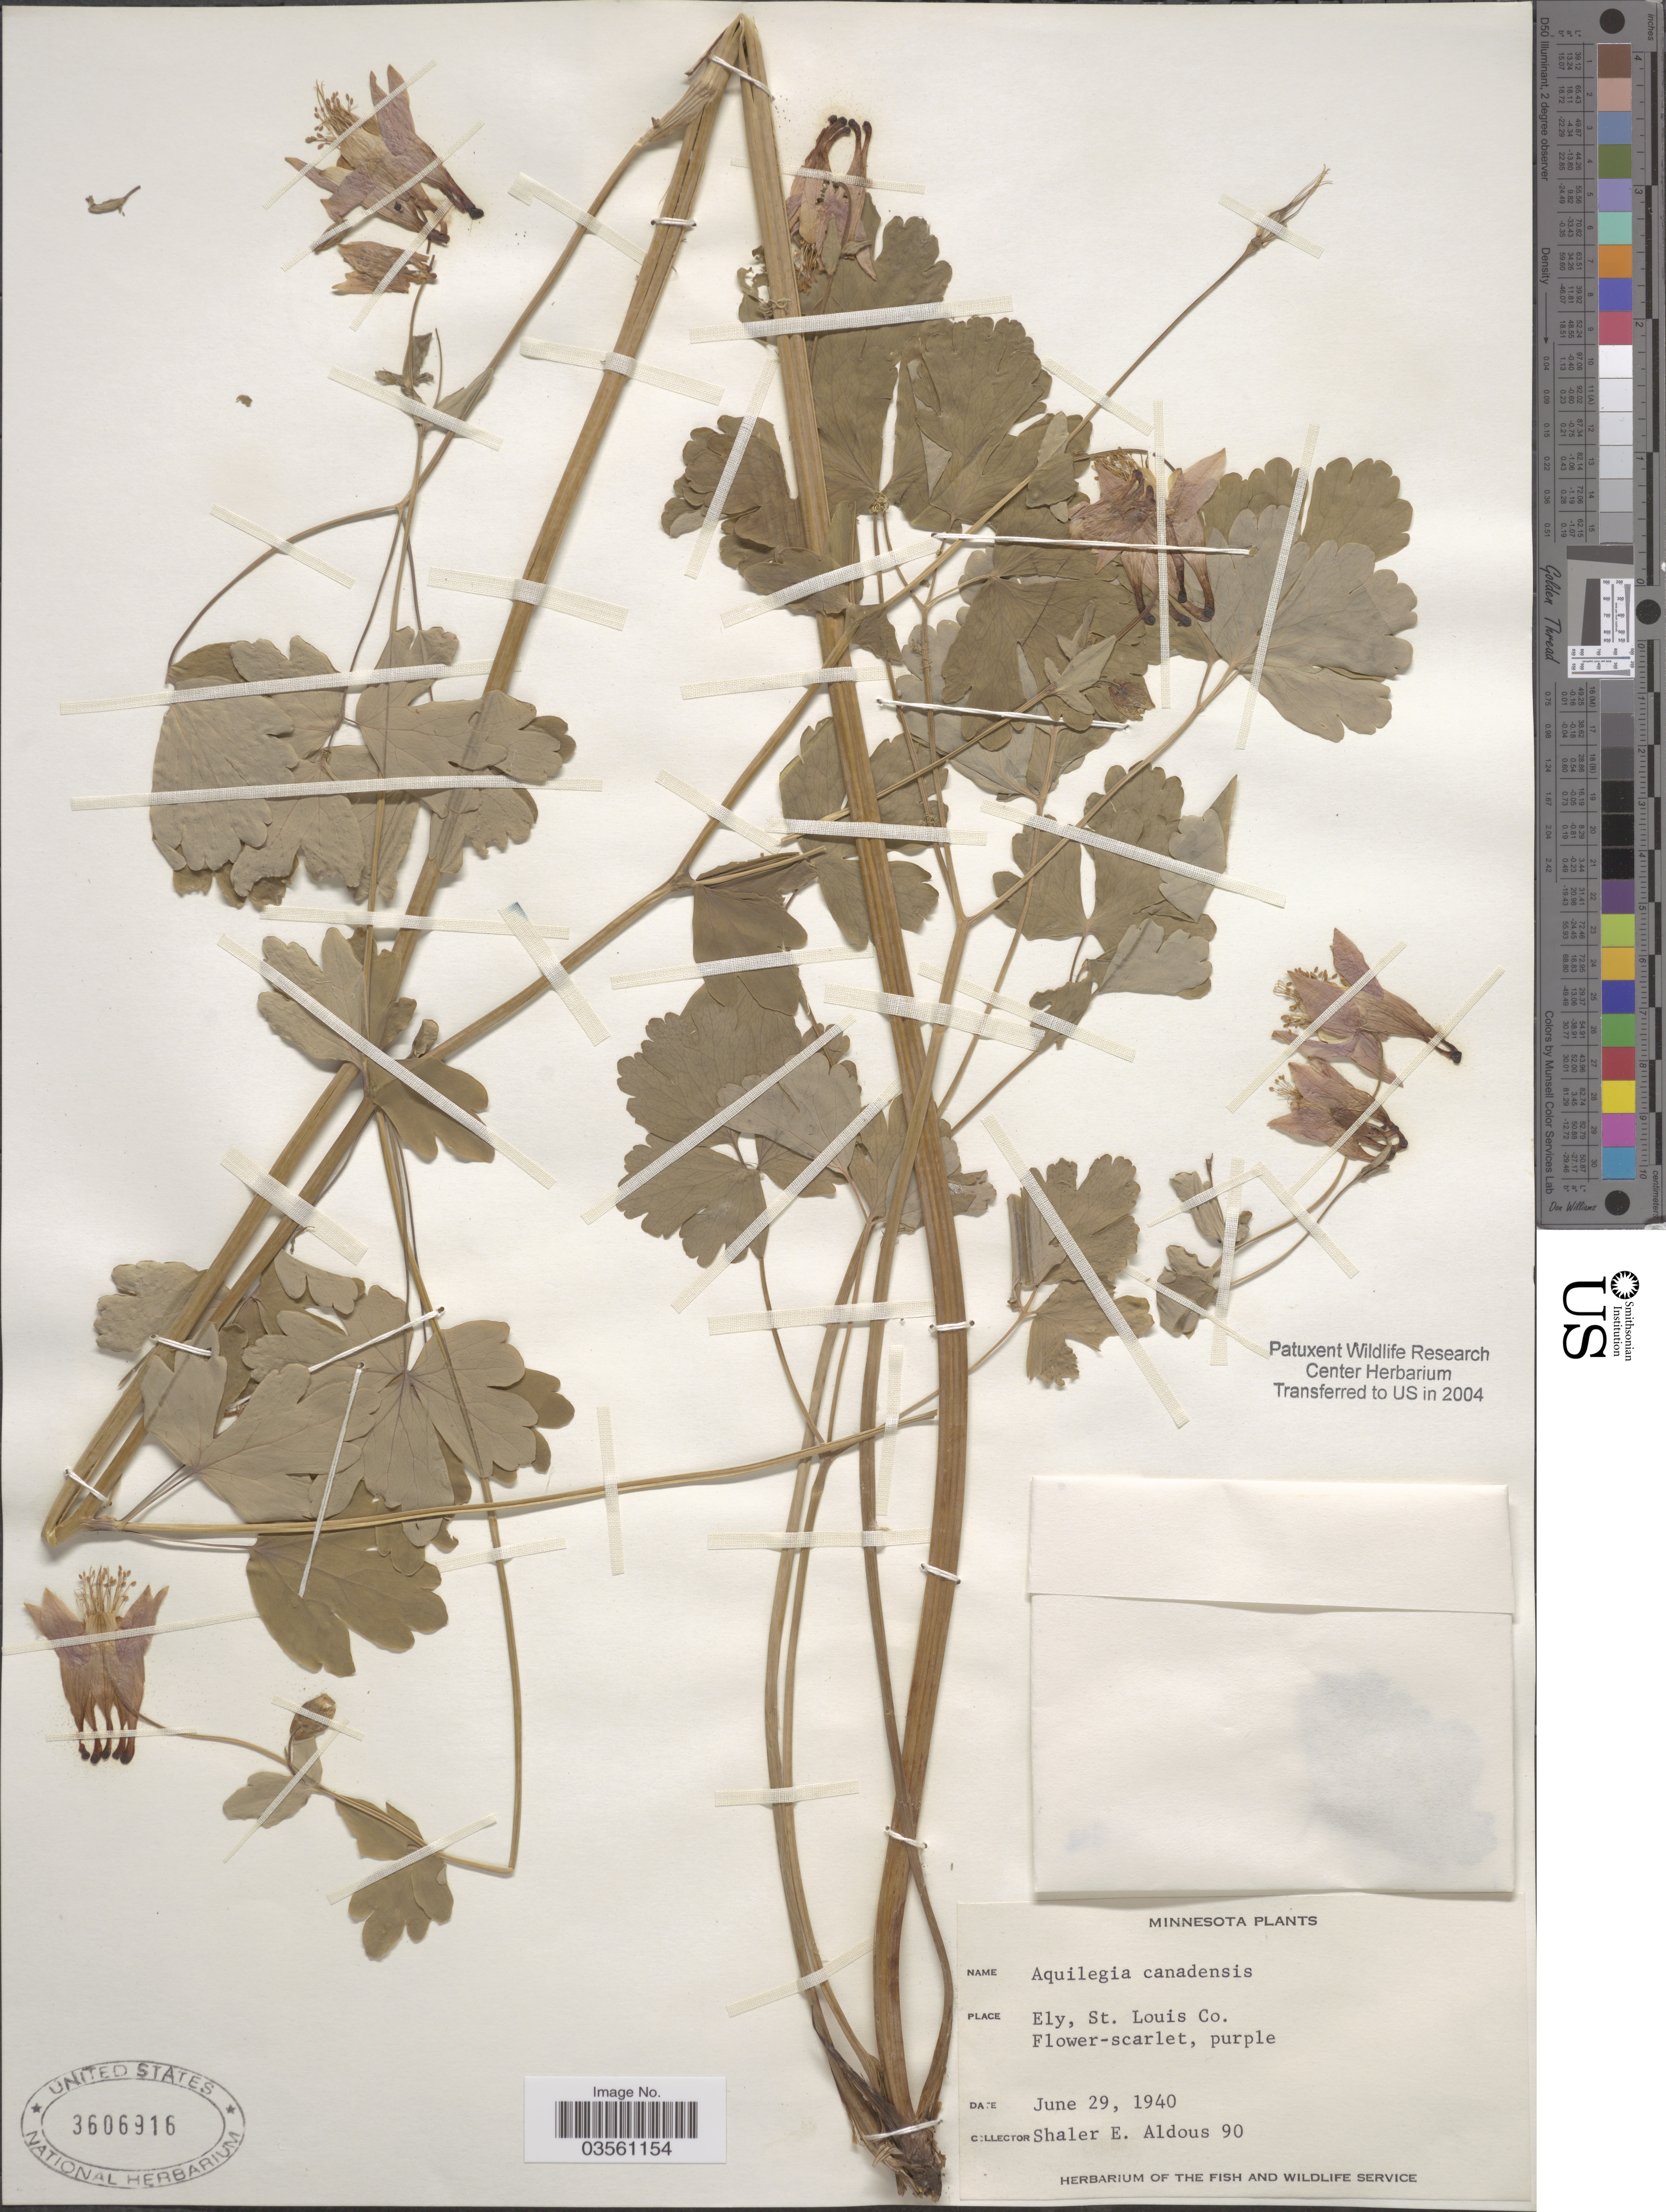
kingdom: Plantae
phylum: Tracheophyta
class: Magnoliopsida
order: Ranunculales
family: Ranunculaceae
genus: Aquilegia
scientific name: Aquilegia canadensis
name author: L.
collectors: S. Aldous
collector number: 90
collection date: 1940-06-29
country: United States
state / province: Minnesota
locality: Ely, St. Louis Co.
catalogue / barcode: US 3606916